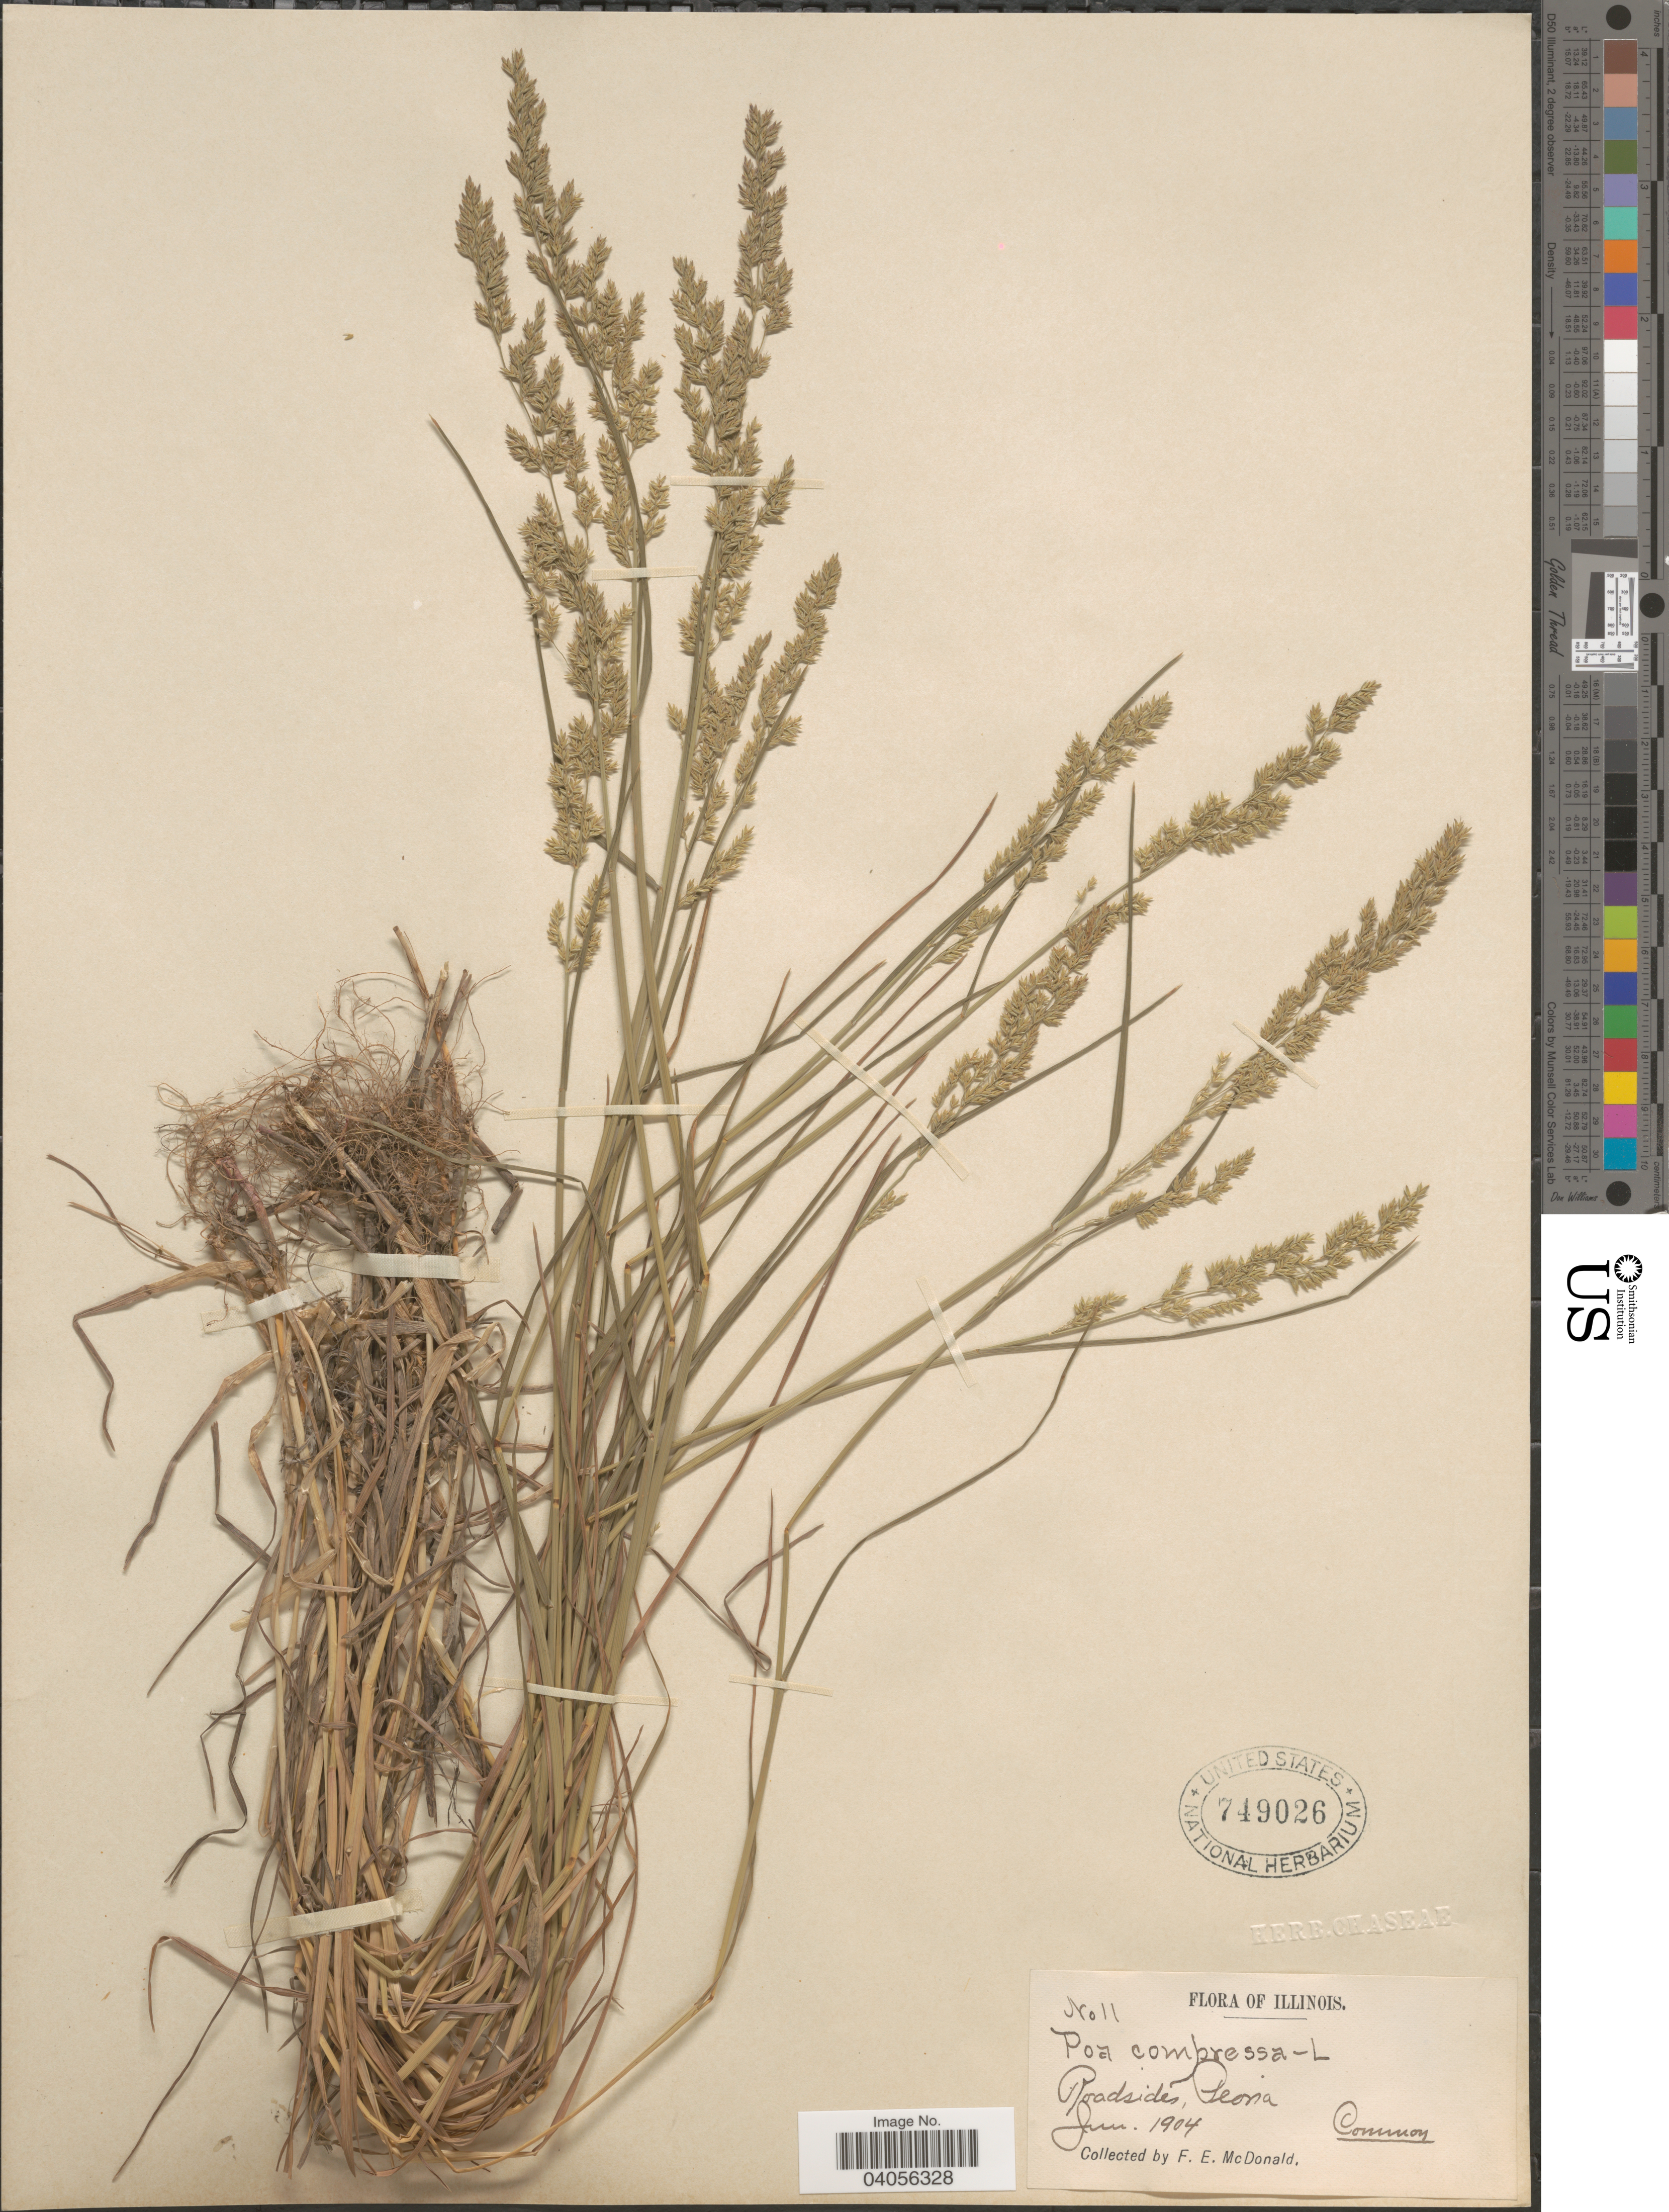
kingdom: Plantae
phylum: Tracheophyta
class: Liliopsida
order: Poales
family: Poaceae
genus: Poa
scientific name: Poa compressa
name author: L.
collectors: F. E. McDonald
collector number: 11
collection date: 1904-06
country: United States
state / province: Illinois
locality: Roadsides, Peoria.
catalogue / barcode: US 749026